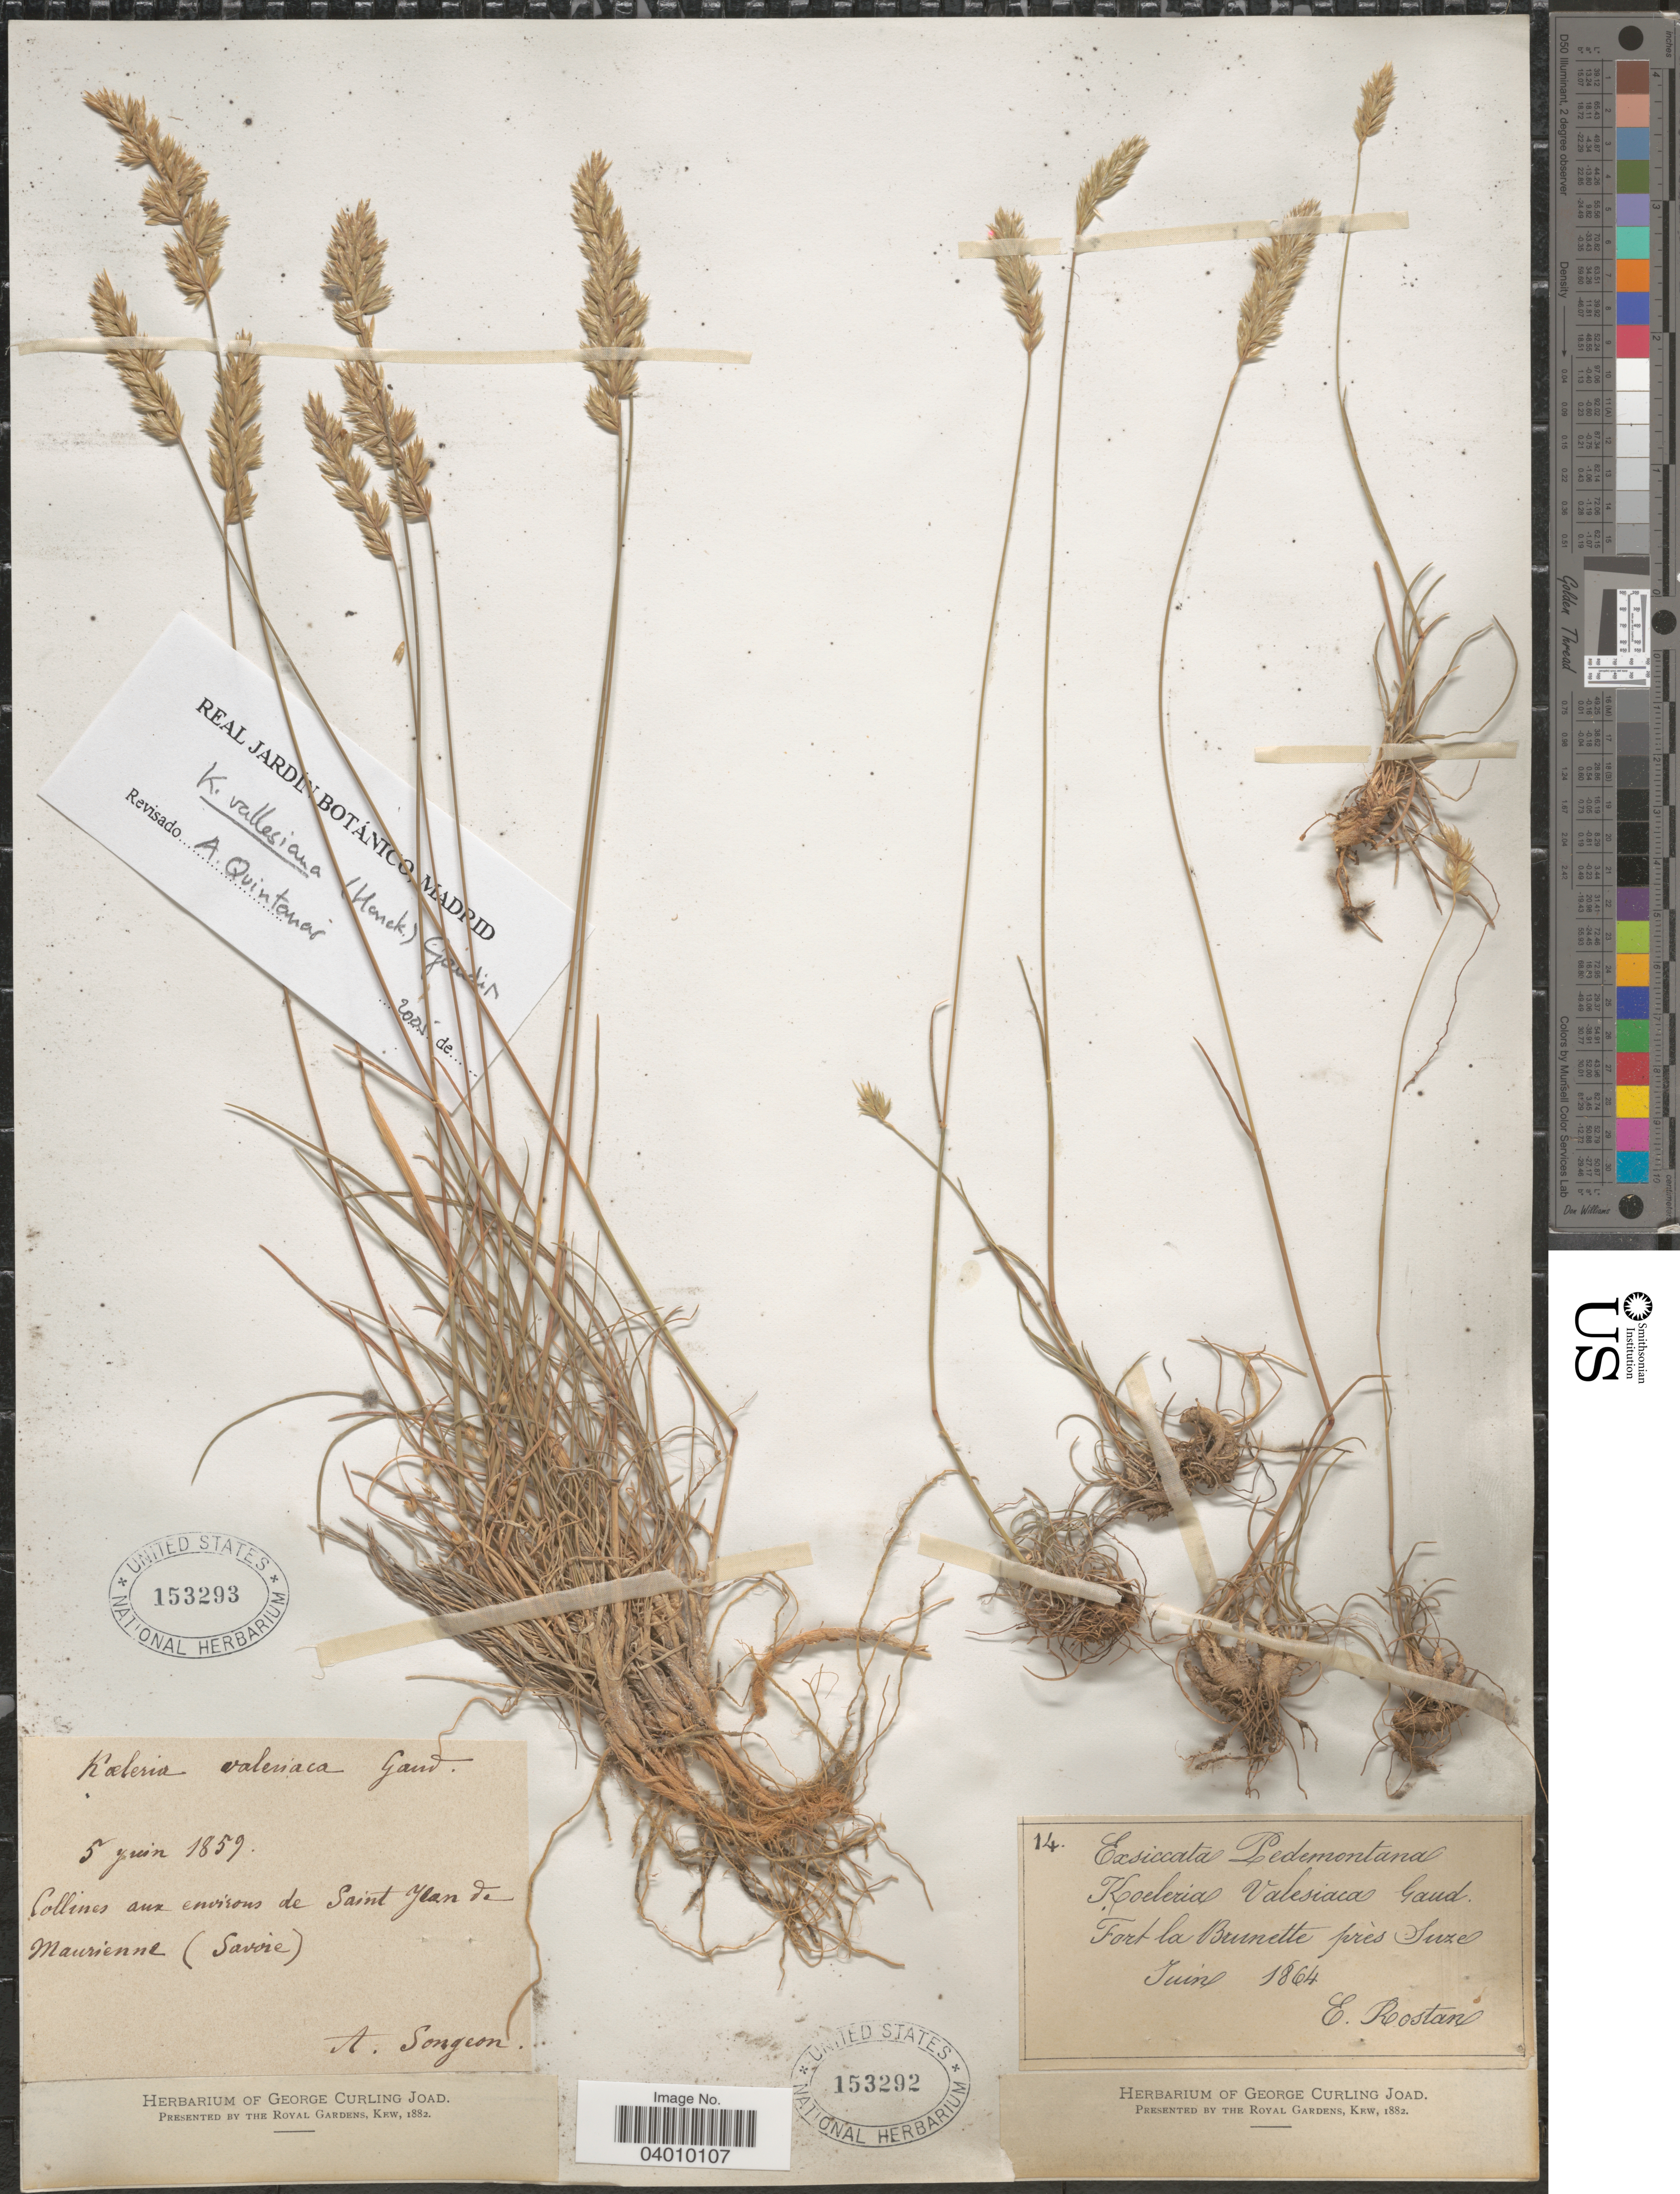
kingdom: Plantae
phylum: Tracheophyta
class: Liliopsida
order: Poales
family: Poaceae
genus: Koeleria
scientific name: Koeleria vallesiana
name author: (Honck.) Gaudin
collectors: A. Songeon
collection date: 1859-06-05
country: France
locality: Collines aux environs de Saint Jean de Maurienne (Savoie).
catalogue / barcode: US 153293